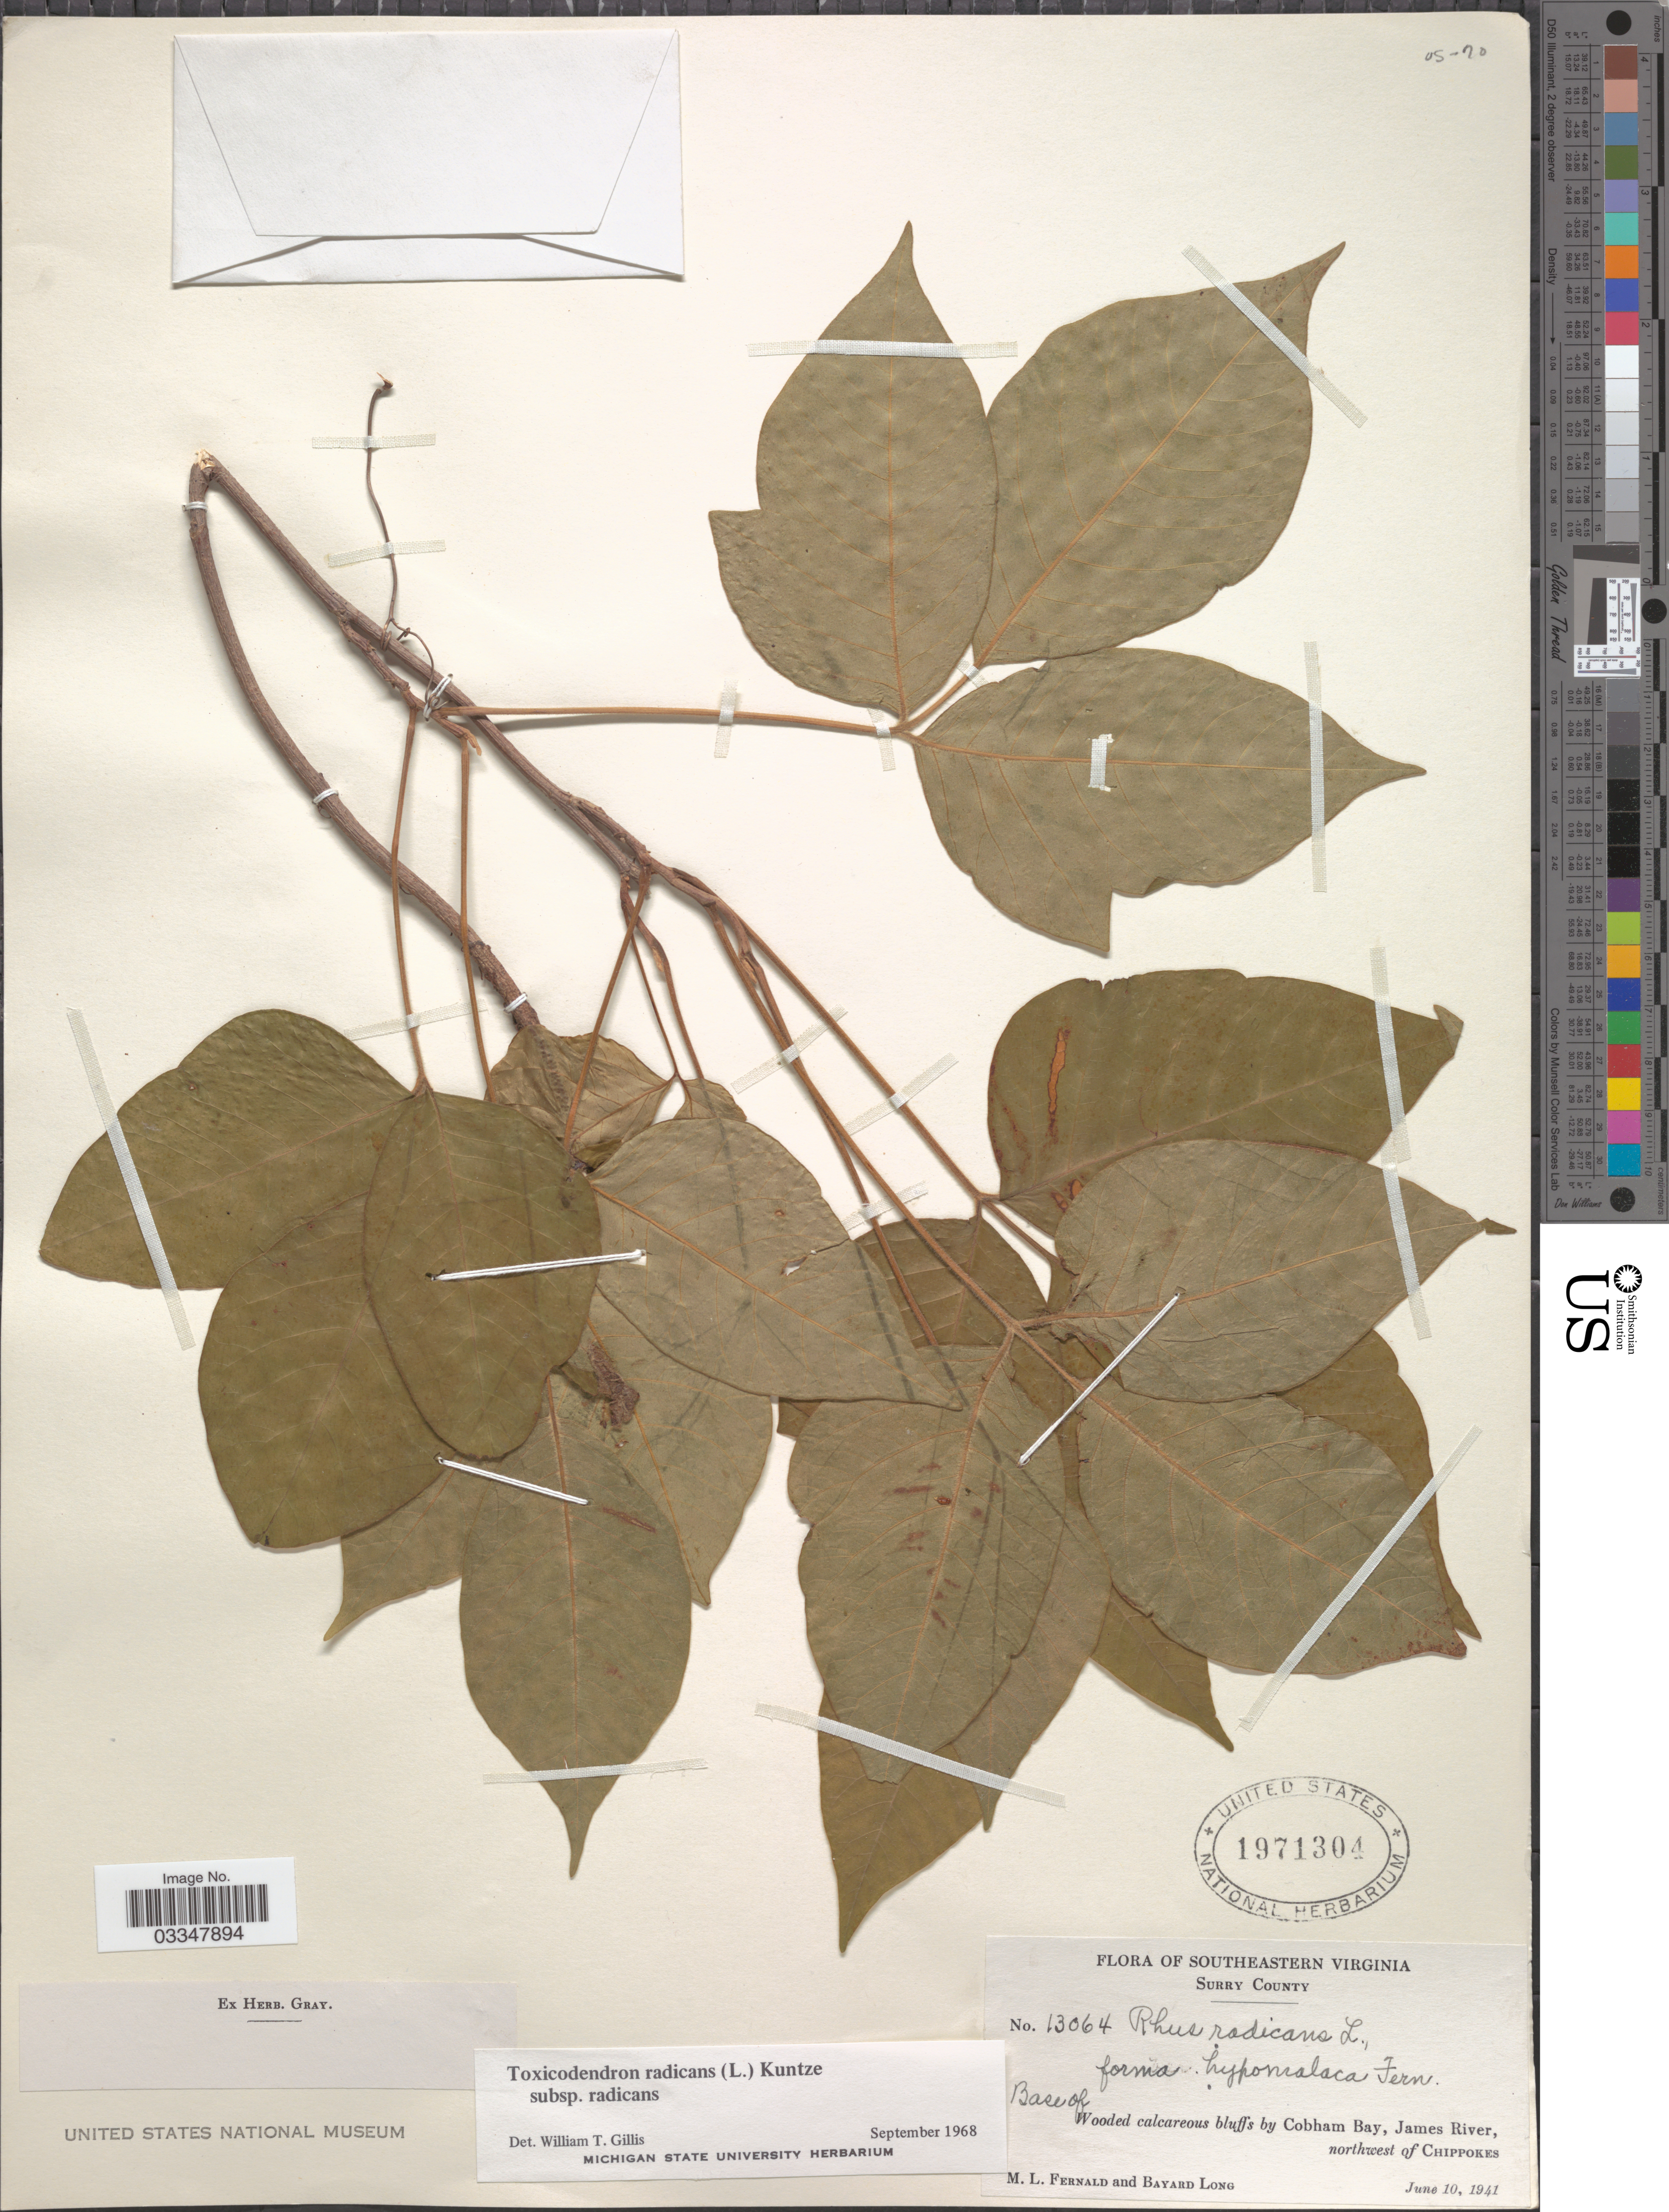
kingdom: Plantae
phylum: Tracheophyta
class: Magnoliopsida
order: Sapindales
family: Anacardiaceae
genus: Toxicodendron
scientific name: Toxicodendron radicans subsp. radicans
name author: (L.) Kuntze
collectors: M. L. Fernald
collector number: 13064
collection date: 1941-06-10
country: United States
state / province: Virginia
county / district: Surry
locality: Southeastern Virginia. Surry County. Base of Wooded calcareous bluffs by Cobham Bay, James River, northwest of Chippokes.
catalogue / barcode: US 1971304